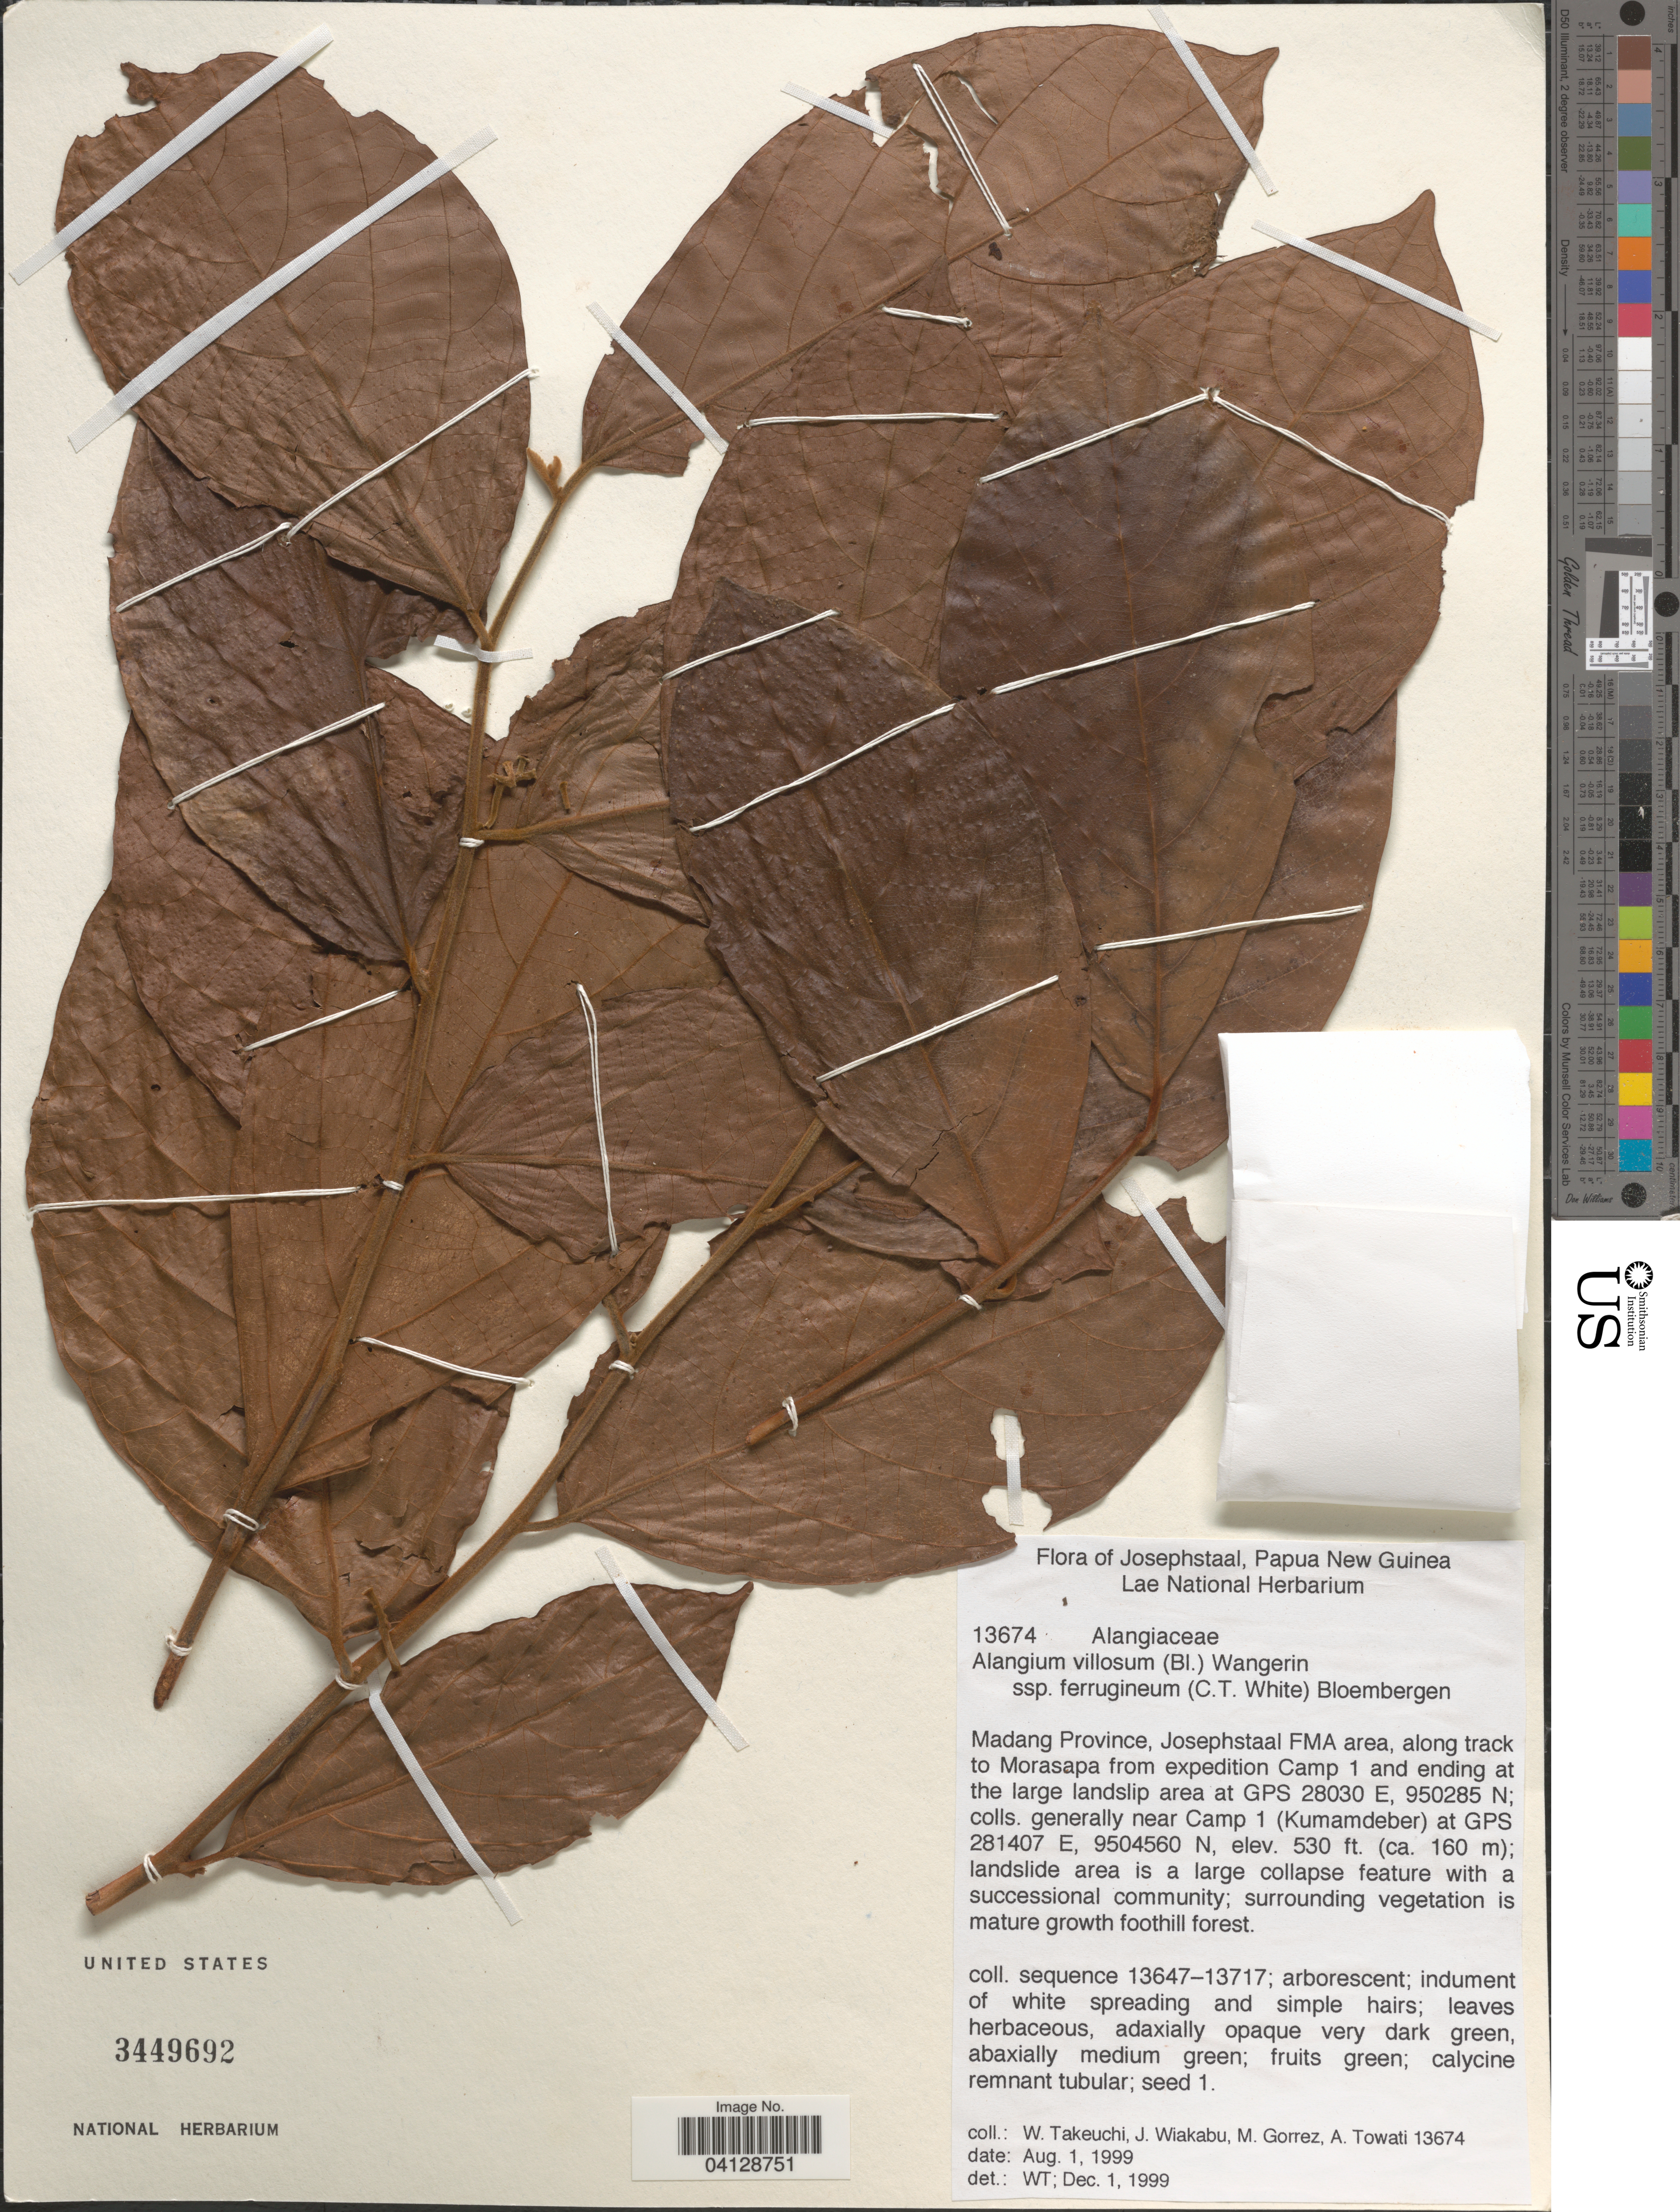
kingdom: Plantae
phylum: Tracheophyta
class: Magnoliopsida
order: Cornales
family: Cornaceae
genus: Alangium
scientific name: Alangium villosum subsp. ferrugineum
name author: (C.T. White) Bloemb.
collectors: W. Takeuchi, J. Wiakabu, M. Gorrez & A. Towati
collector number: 13674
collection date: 1999-08-01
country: Papua New Guinea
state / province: Madang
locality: Josephstaal. Josephstaal FMA area, along track to Morasapa from expedition Camp 1 and ending at the large landslip area; colls. generally near Camp 1 (Kumamdeber).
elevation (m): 162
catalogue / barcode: US 3449692